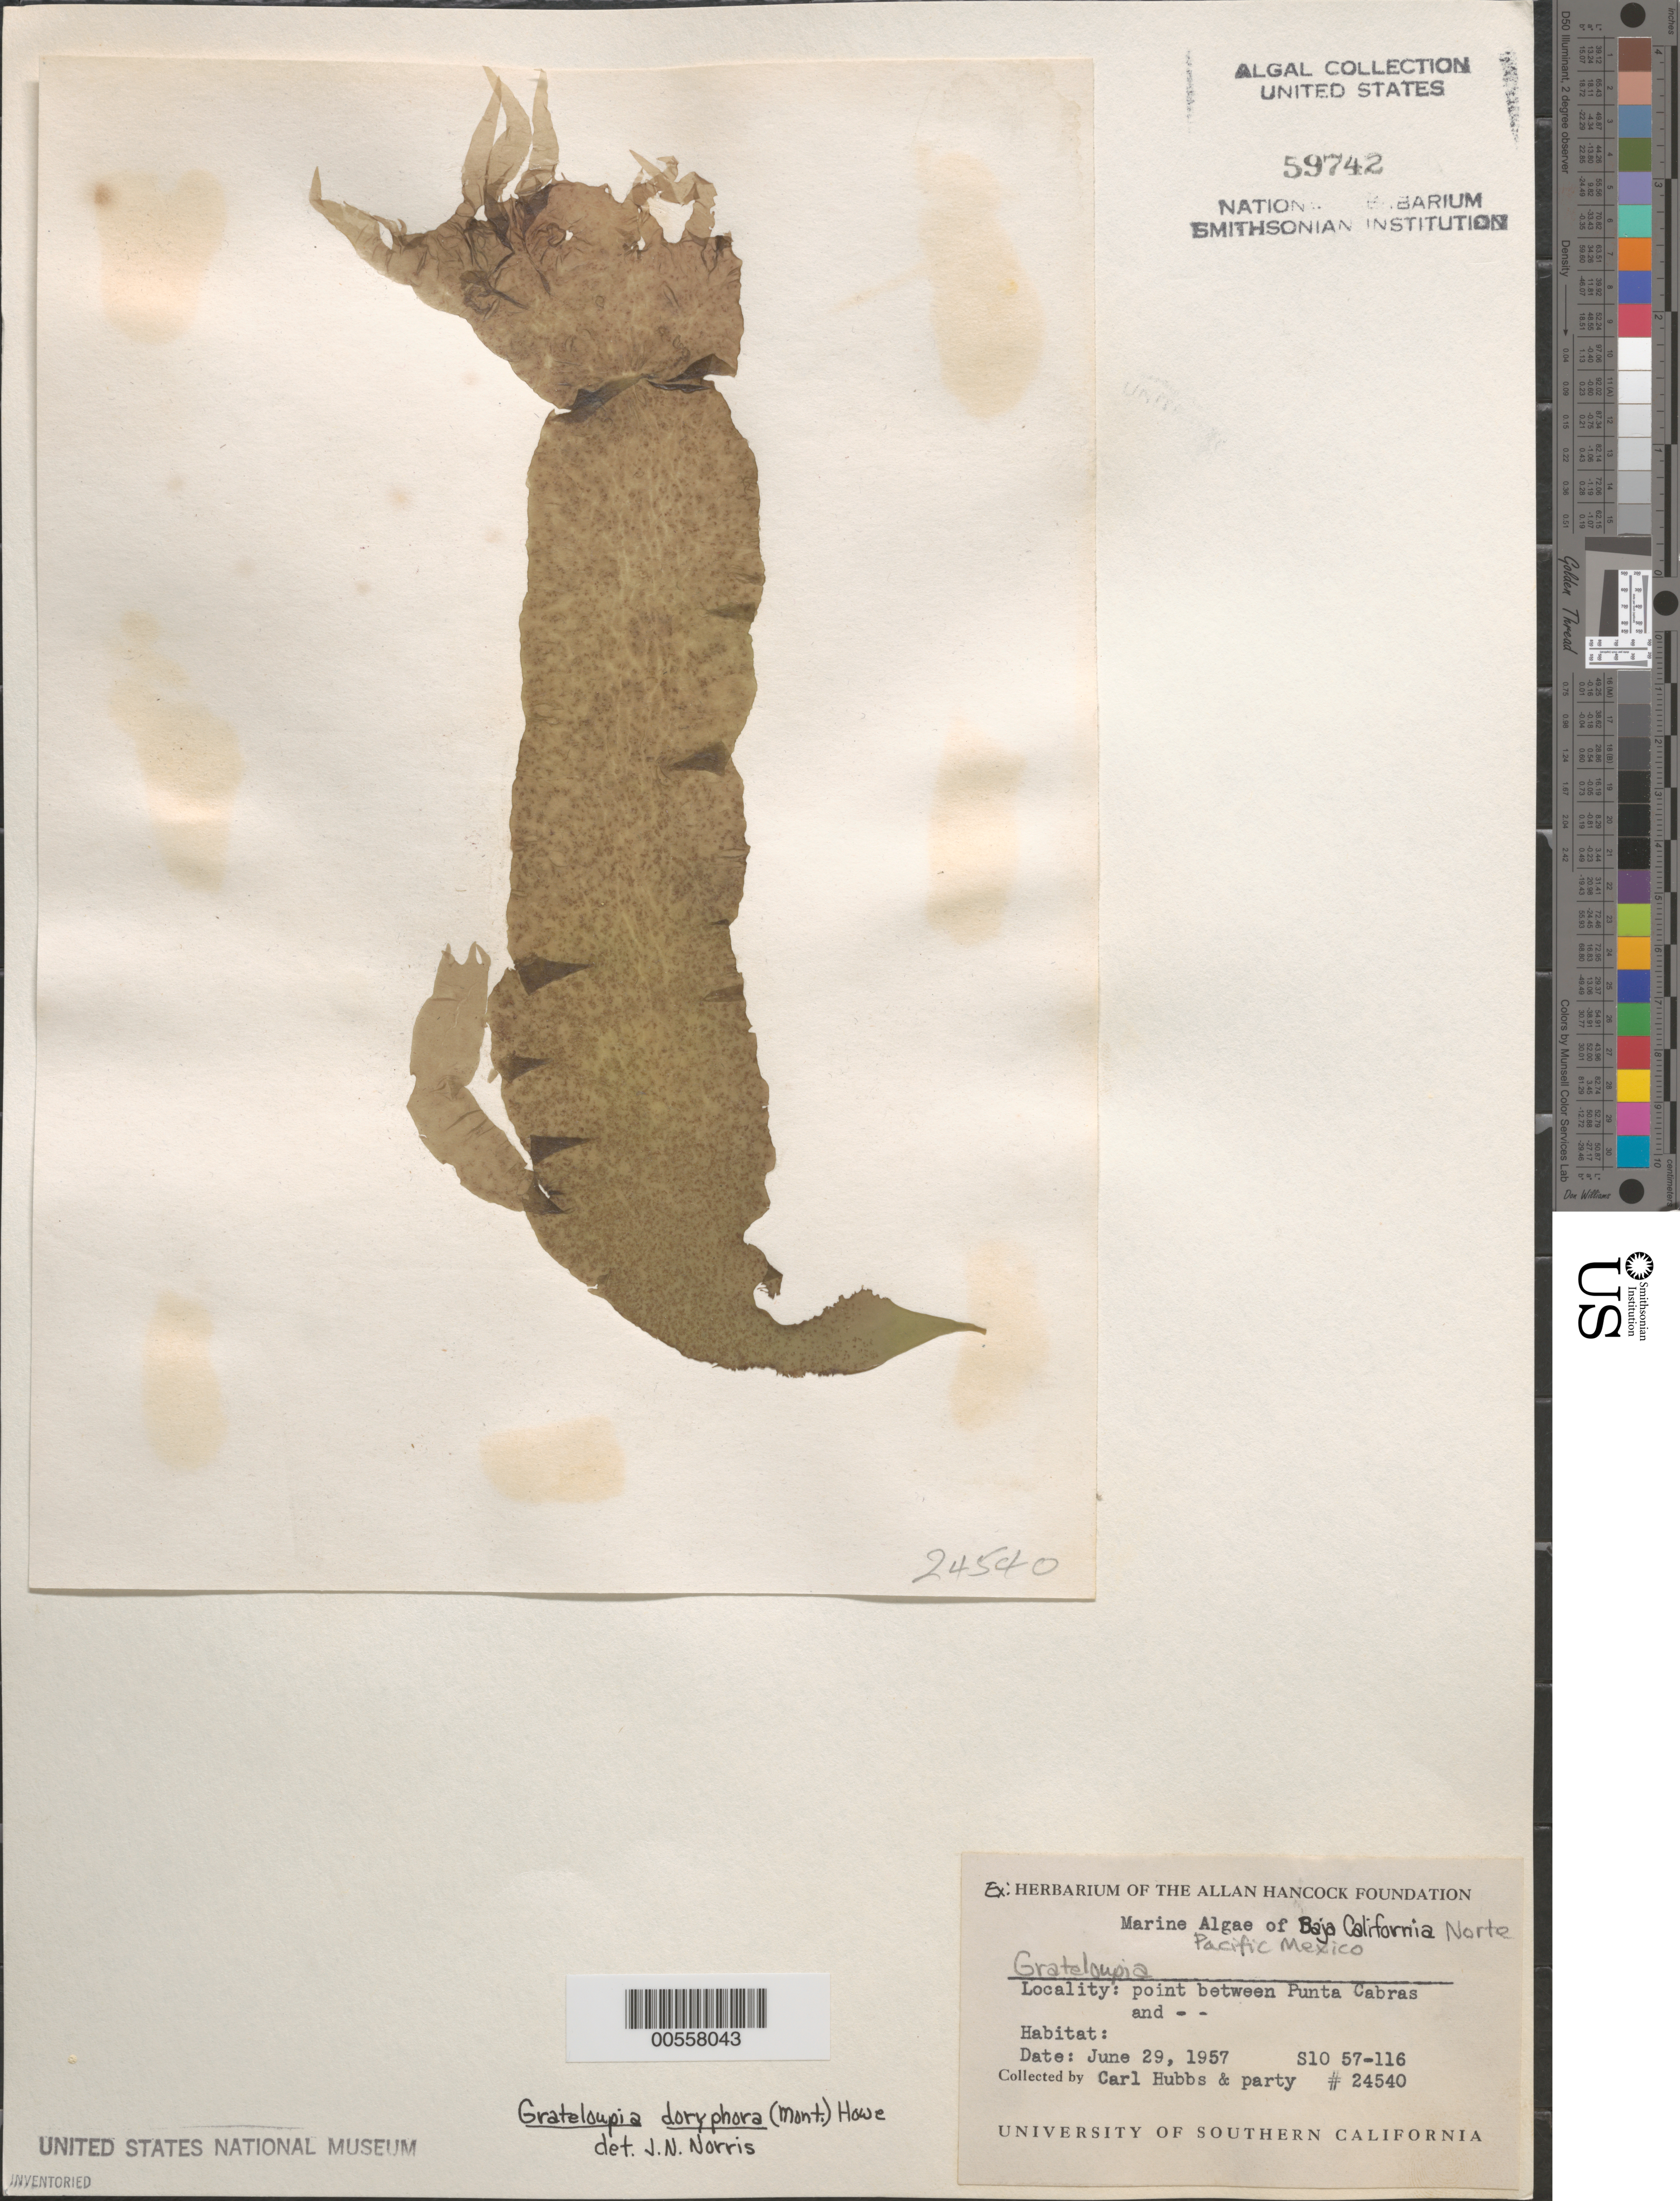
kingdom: Plantae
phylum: Rhodophyta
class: Florideophyceae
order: Halymeniales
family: Halymeniaceae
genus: Grateloupia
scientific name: Grateloupia doryphora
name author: (Mont.) Howe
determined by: Norris, James N.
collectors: C. Hubbs & et al.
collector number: EYD 24540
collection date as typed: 29 Jun 1957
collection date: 1957-06-29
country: Mexico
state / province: Baja California Norte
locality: Near Punta Cabras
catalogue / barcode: US 59742